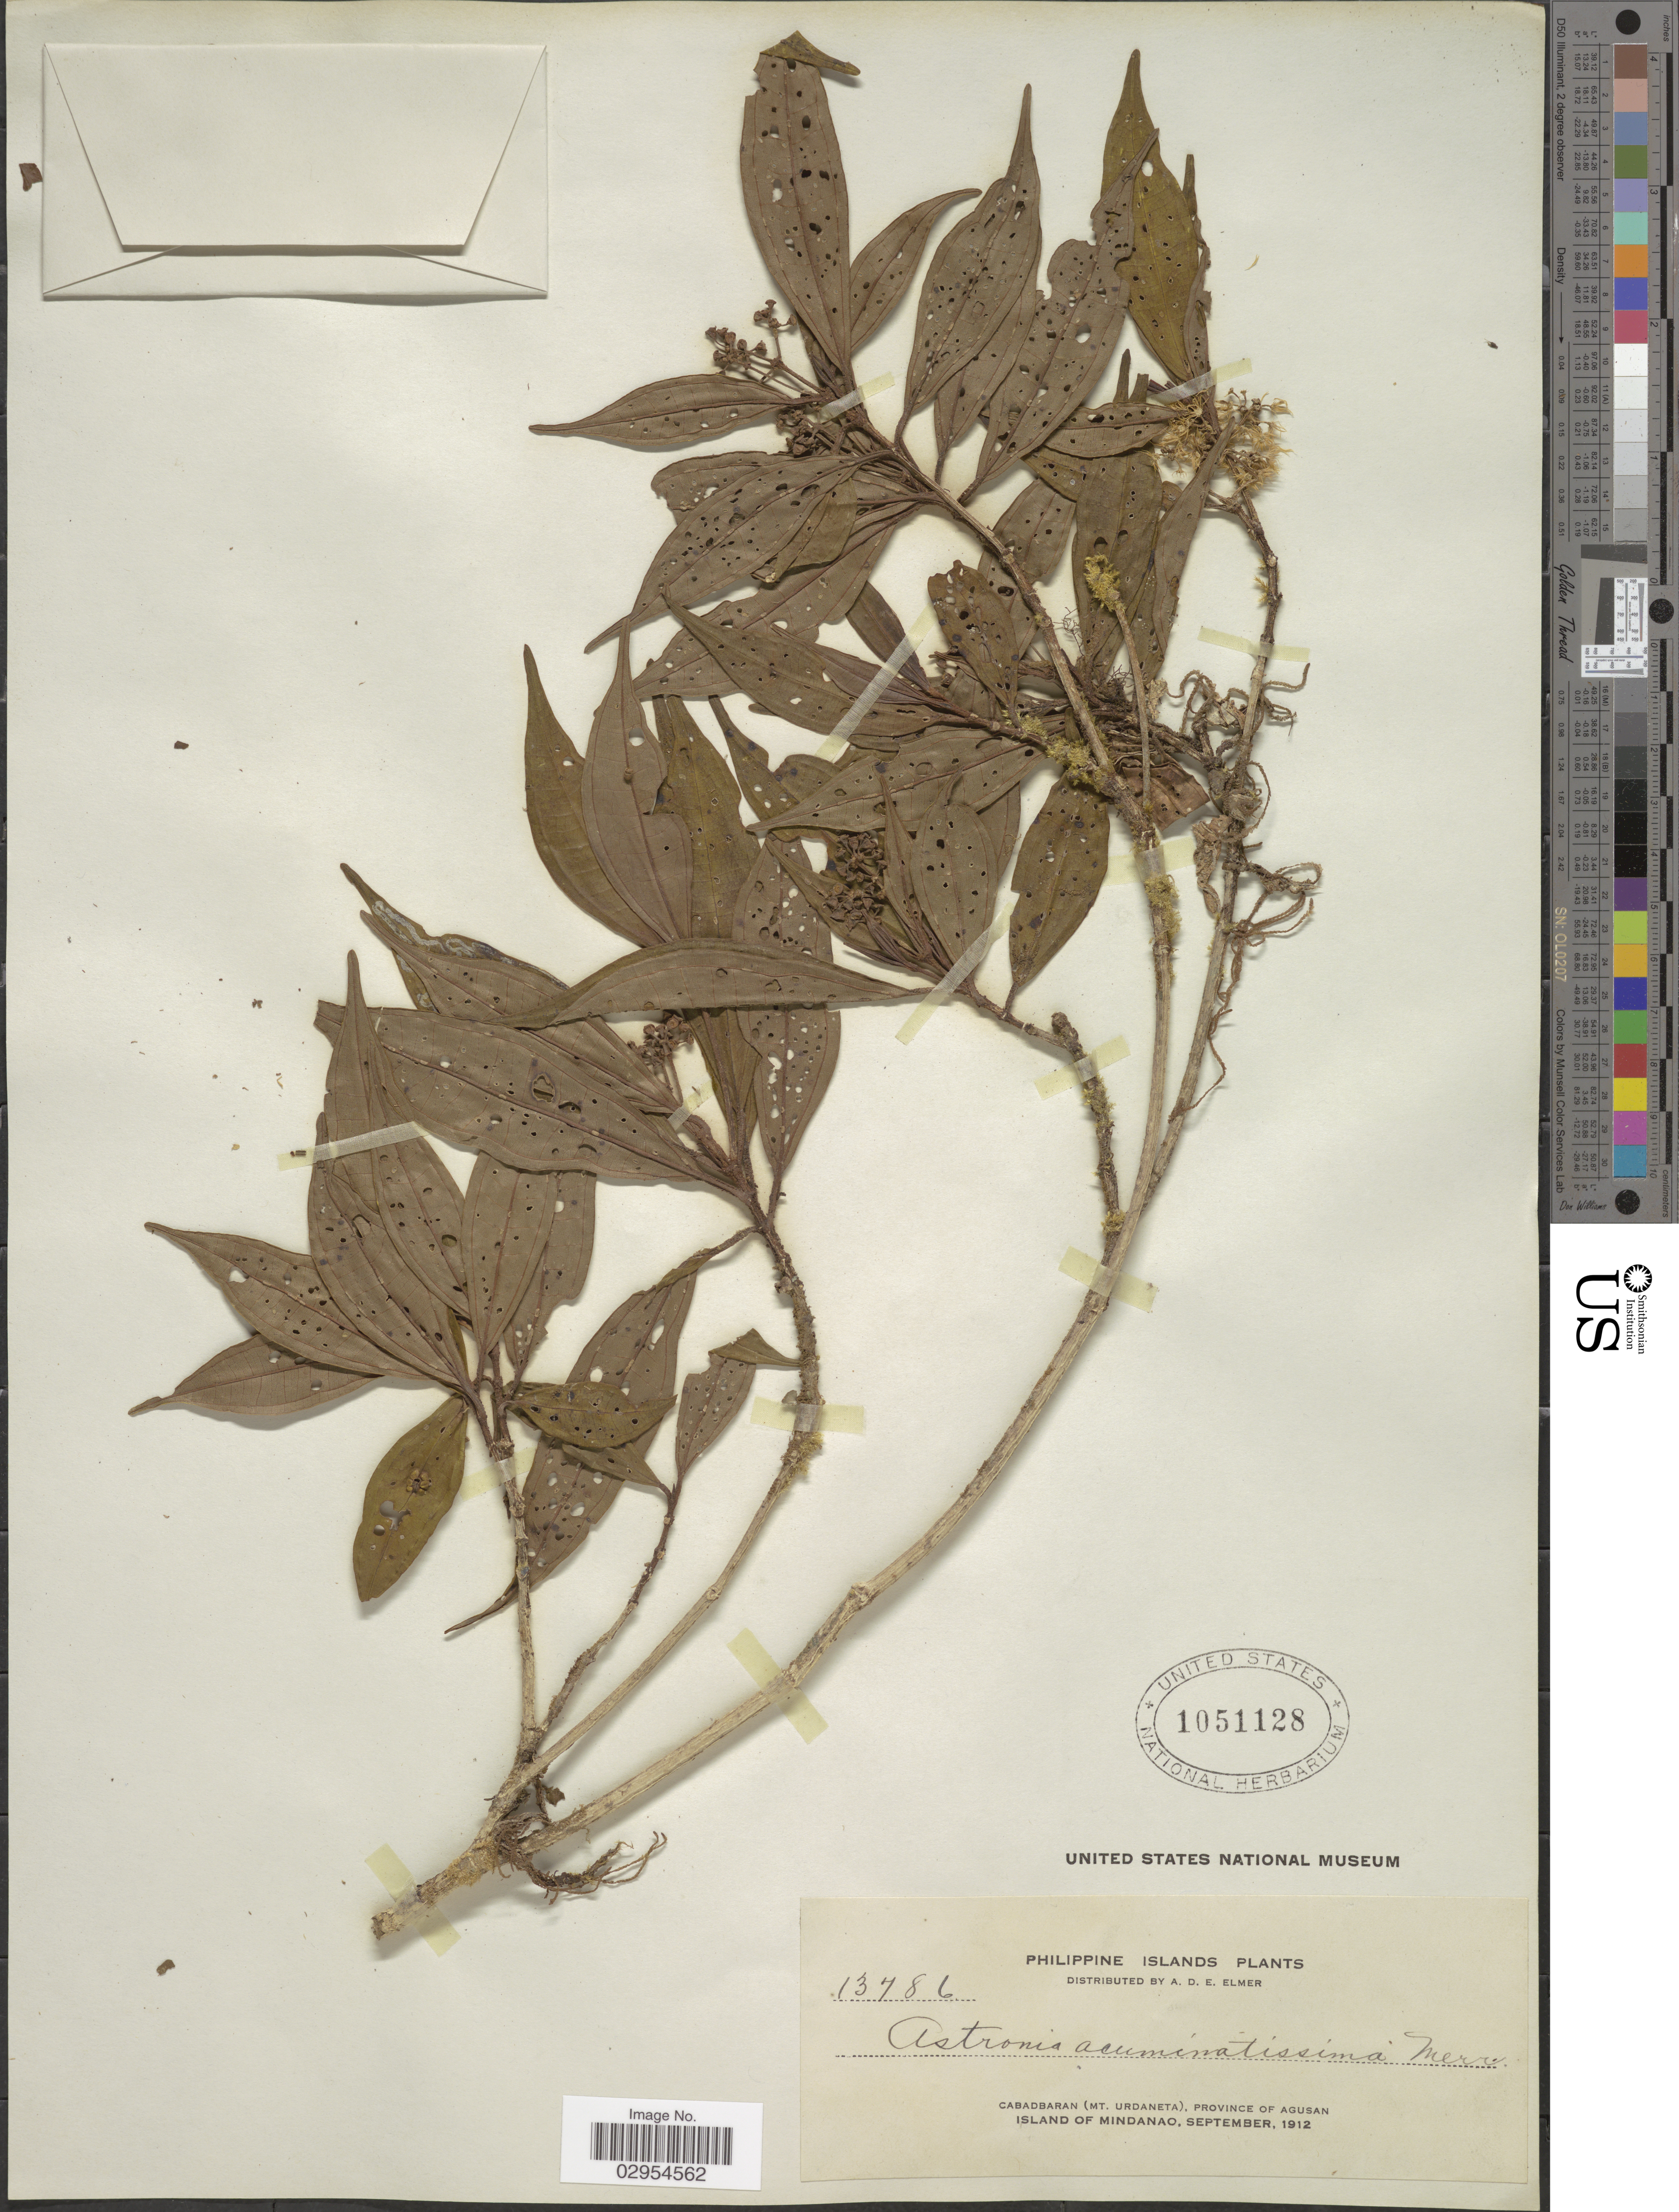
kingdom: Plantae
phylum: Tracheophyta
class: Magnoliopsida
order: Myrtales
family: Melastomataceae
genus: Astronia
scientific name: Astronia acuminatissima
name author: Merr.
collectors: A. D. E. Elmer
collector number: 13786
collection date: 1912-09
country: Philippines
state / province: Caraga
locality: Cabadbaran (Mt. Urdaneta), Province of Agusan. Island of Mindanao.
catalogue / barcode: US 1051128